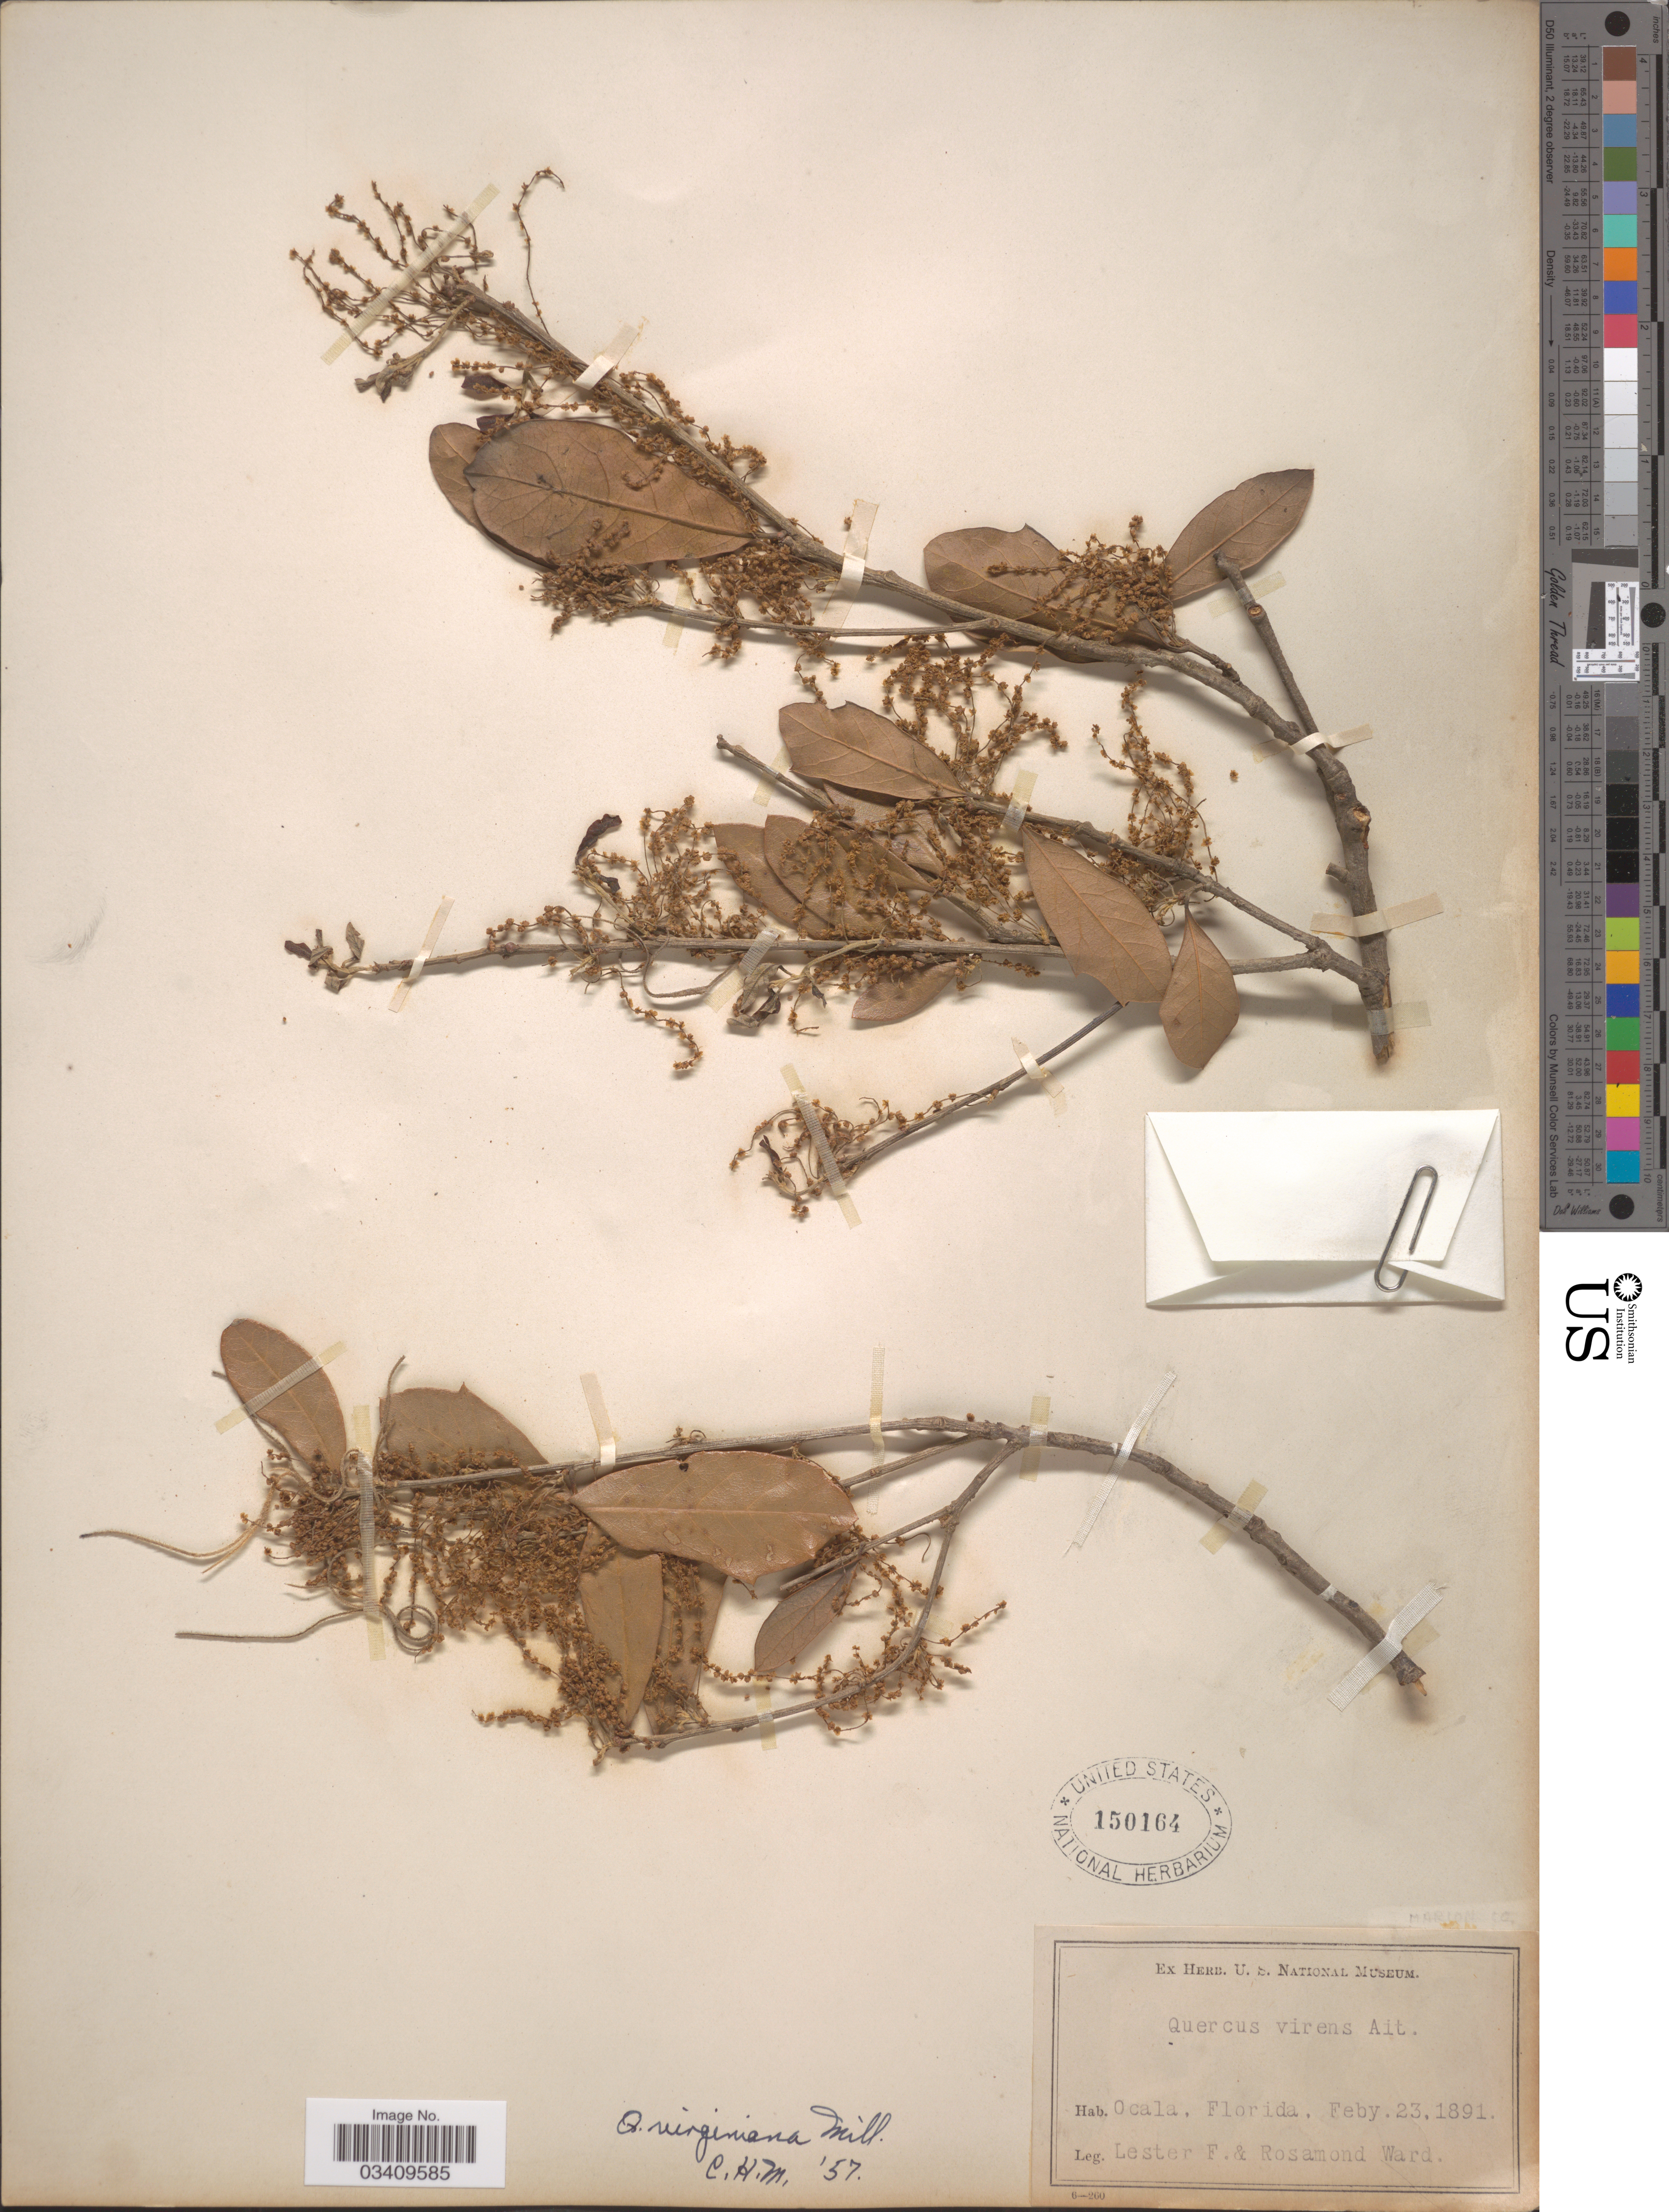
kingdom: Plantae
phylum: Tracheophyta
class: Magnoliopsida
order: Fagales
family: Fagaceae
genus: Quercus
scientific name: Quercus virginiana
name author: Mill.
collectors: L. F. Ward & R. Ward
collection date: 1891-02-23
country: United States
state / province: Florida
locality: Ocala. Marion Co.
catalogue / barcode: US 150164